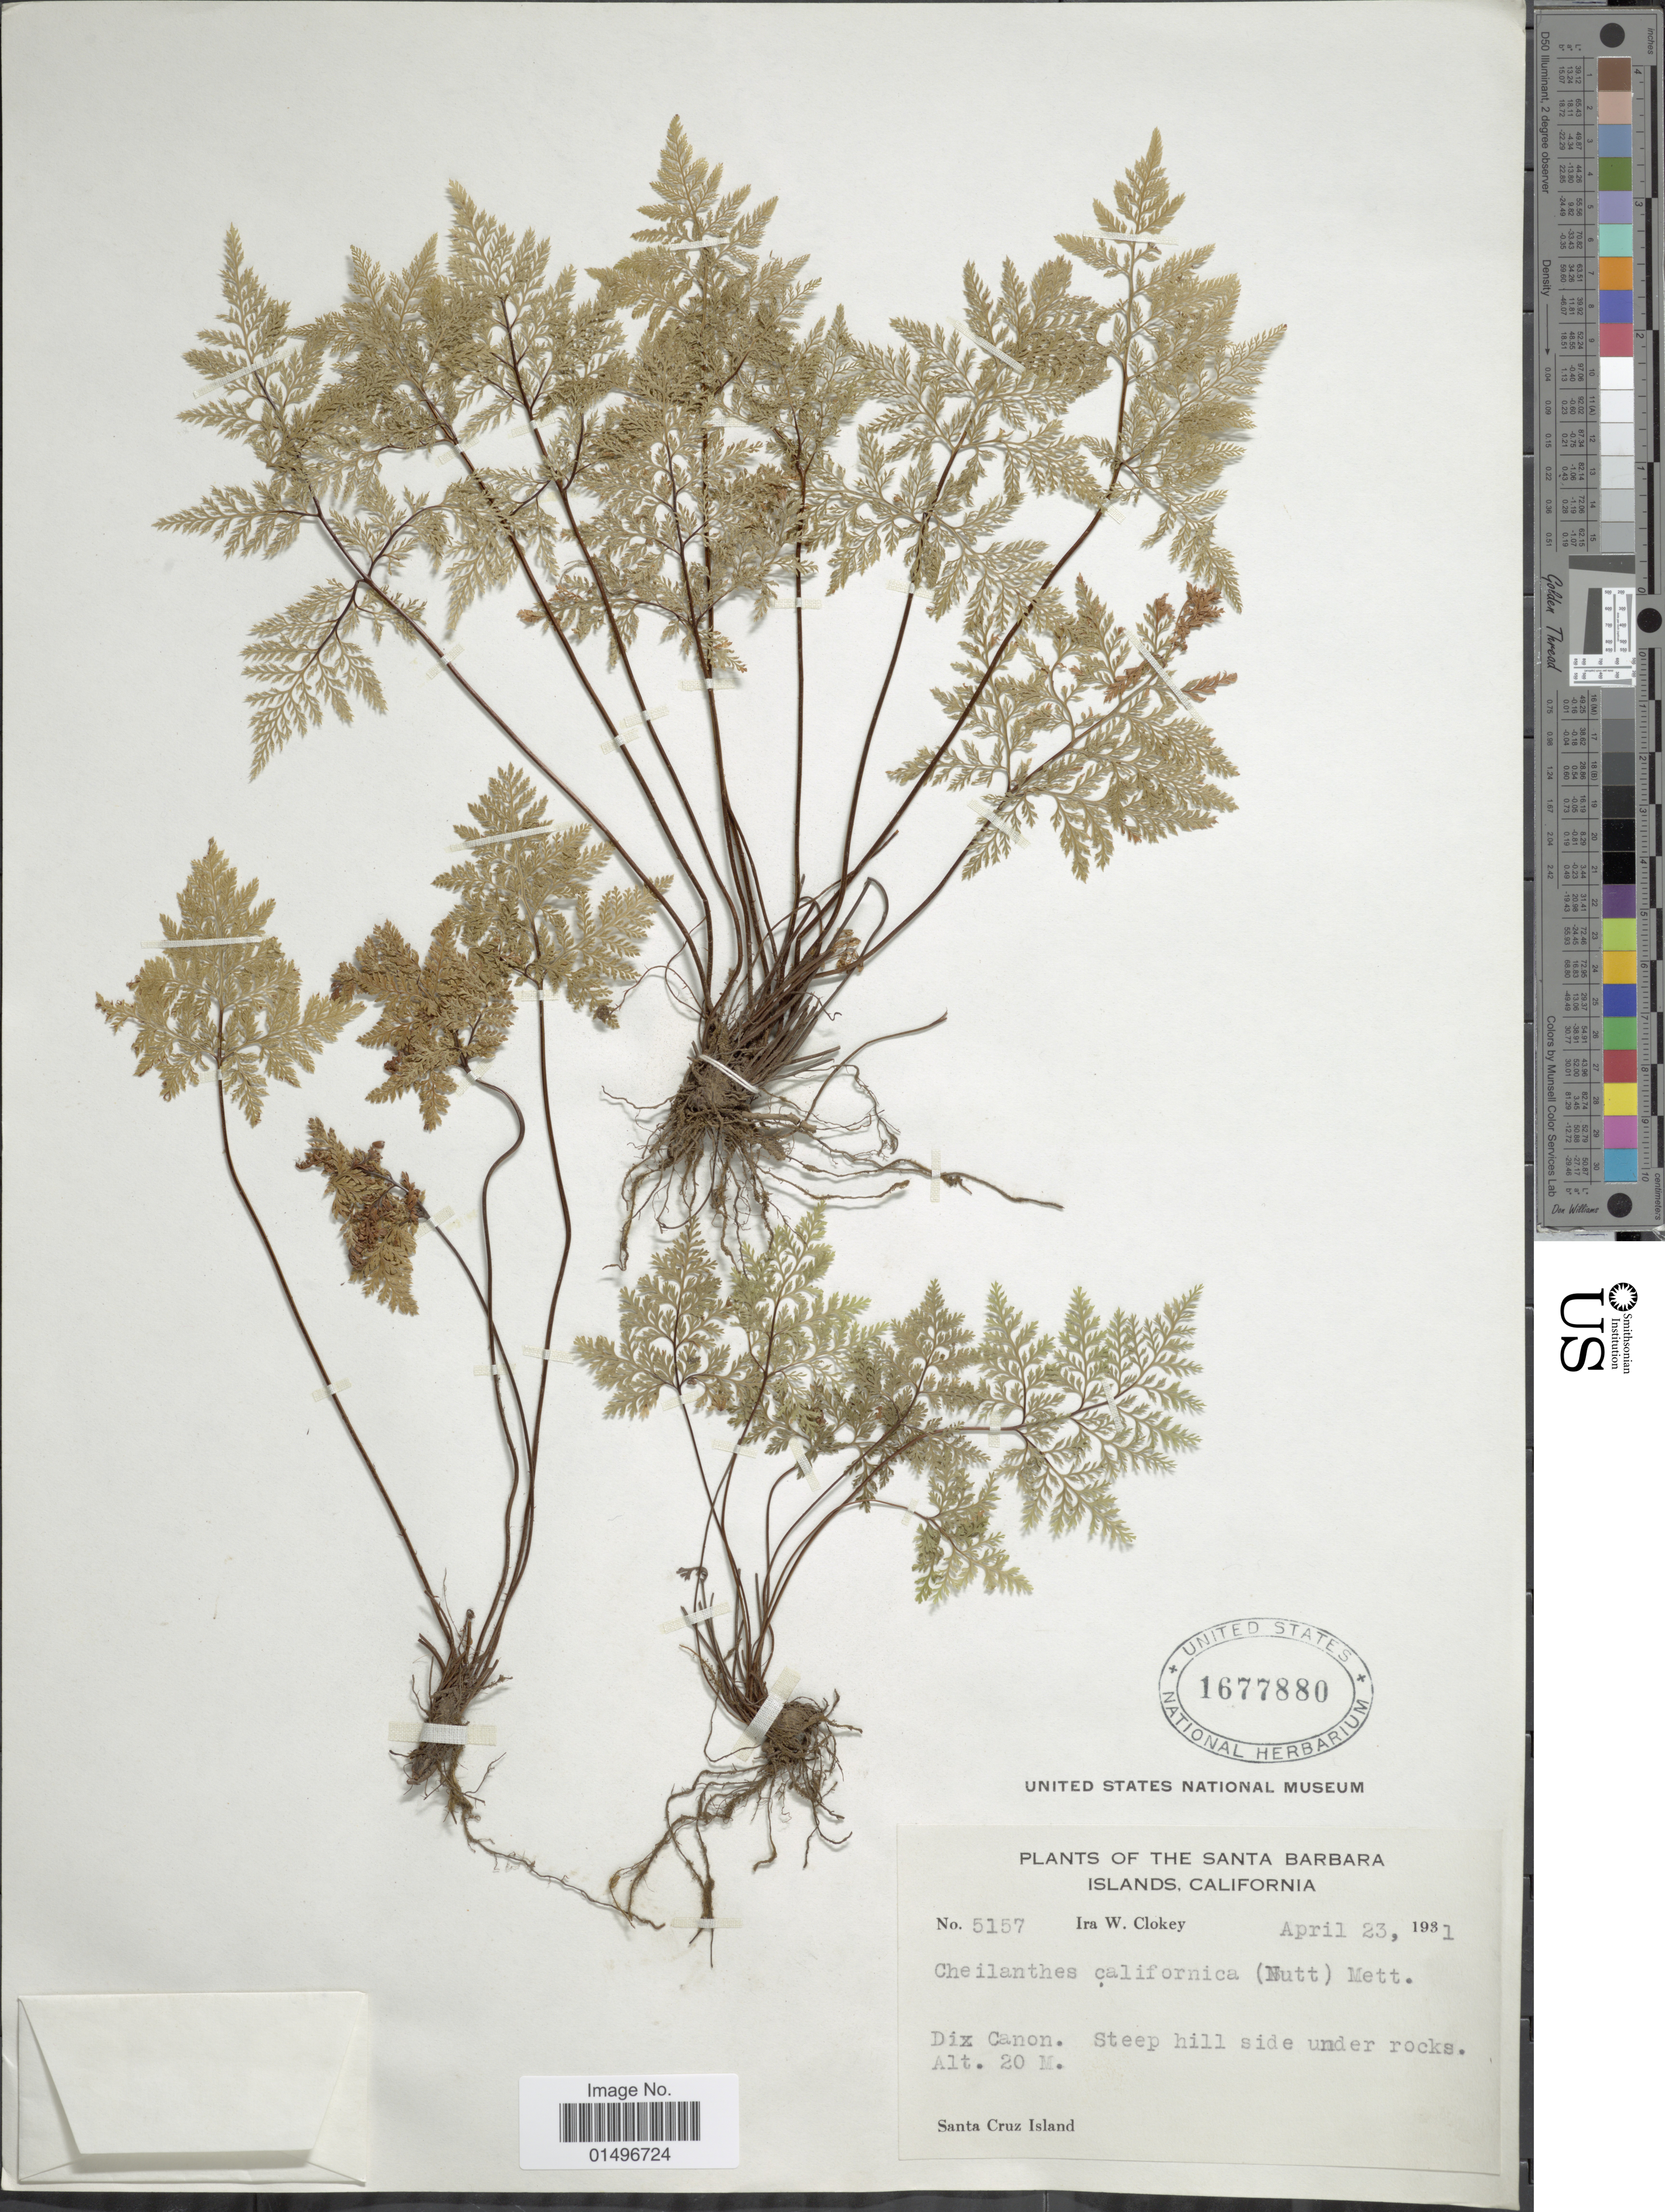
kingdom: Plantae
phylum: Tracheophyta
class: Polypodiopsida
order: Polypodiales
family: Pteridaceae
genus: Aspidotis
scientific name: Aspidotis densa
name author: (Brack.) Lellinger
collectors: I. W. Clokey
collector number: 5157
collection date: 1931-04-23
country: United States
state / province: California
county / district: Santa Barbara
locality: Santa Barbara Islands, California, Dix Canon. Santa Cruz Island.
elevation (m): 20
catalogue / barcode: US 1677880